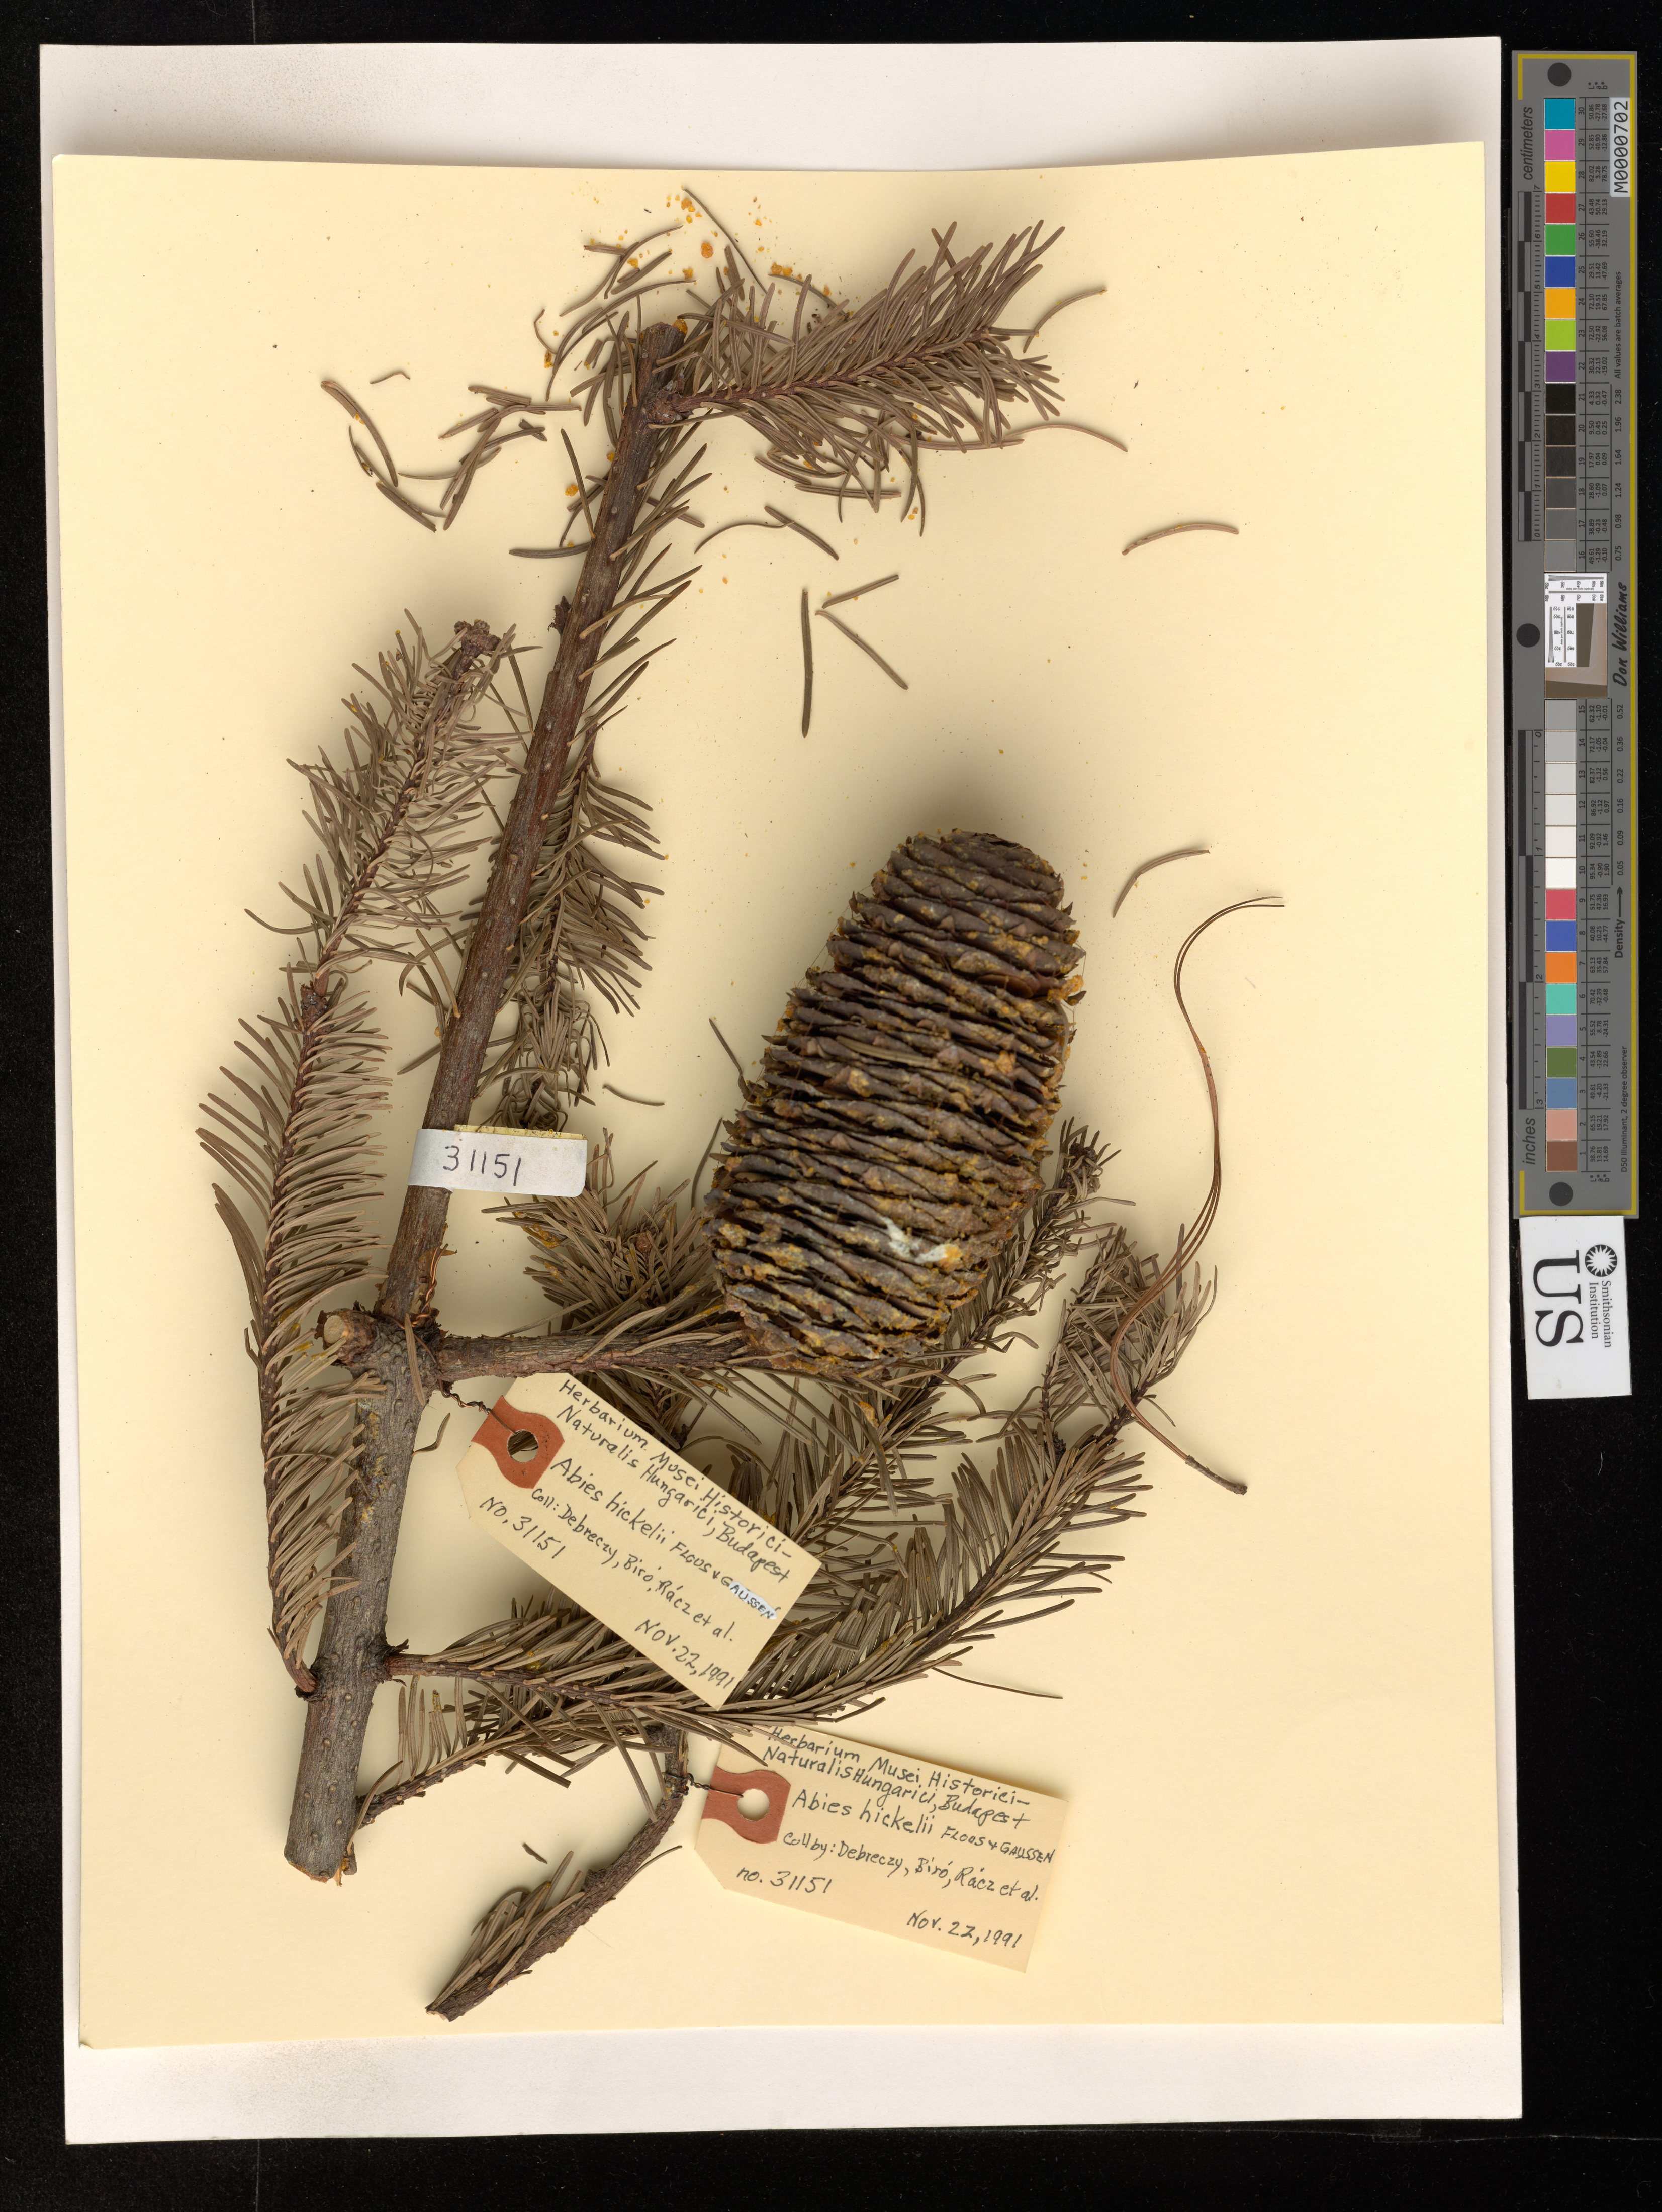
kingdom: Plantae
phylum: Tracheophyta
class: Pinopsida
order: Pinales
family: Pinaceae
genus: Abies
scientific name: Abies hickelii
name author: Flous & Gaussen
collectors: Z. Debreczy, G. Biro, I. Rácz & et al.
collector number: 31151 …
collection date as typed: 22 Nov 1991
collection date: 1991-11-22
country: Mexico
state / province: Oaxaca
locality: San Felipe mountains about 15 km north of Ciudad de Oaxaca, 5 km. NW of La Cumbre on the road leading to Corral de Piedra (est. microondas). Sistema Montañoso del Norte de Oaxaca, Sierra San Felipe.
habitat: Pine-fir-oak belt. Northeast facing slope; important associated species are Abies hickelii, Cornus disciflora, Garrya laurifolia, Litsea glaucescens, Pinus pseudostrobus, etc.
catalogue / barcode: US 3386453